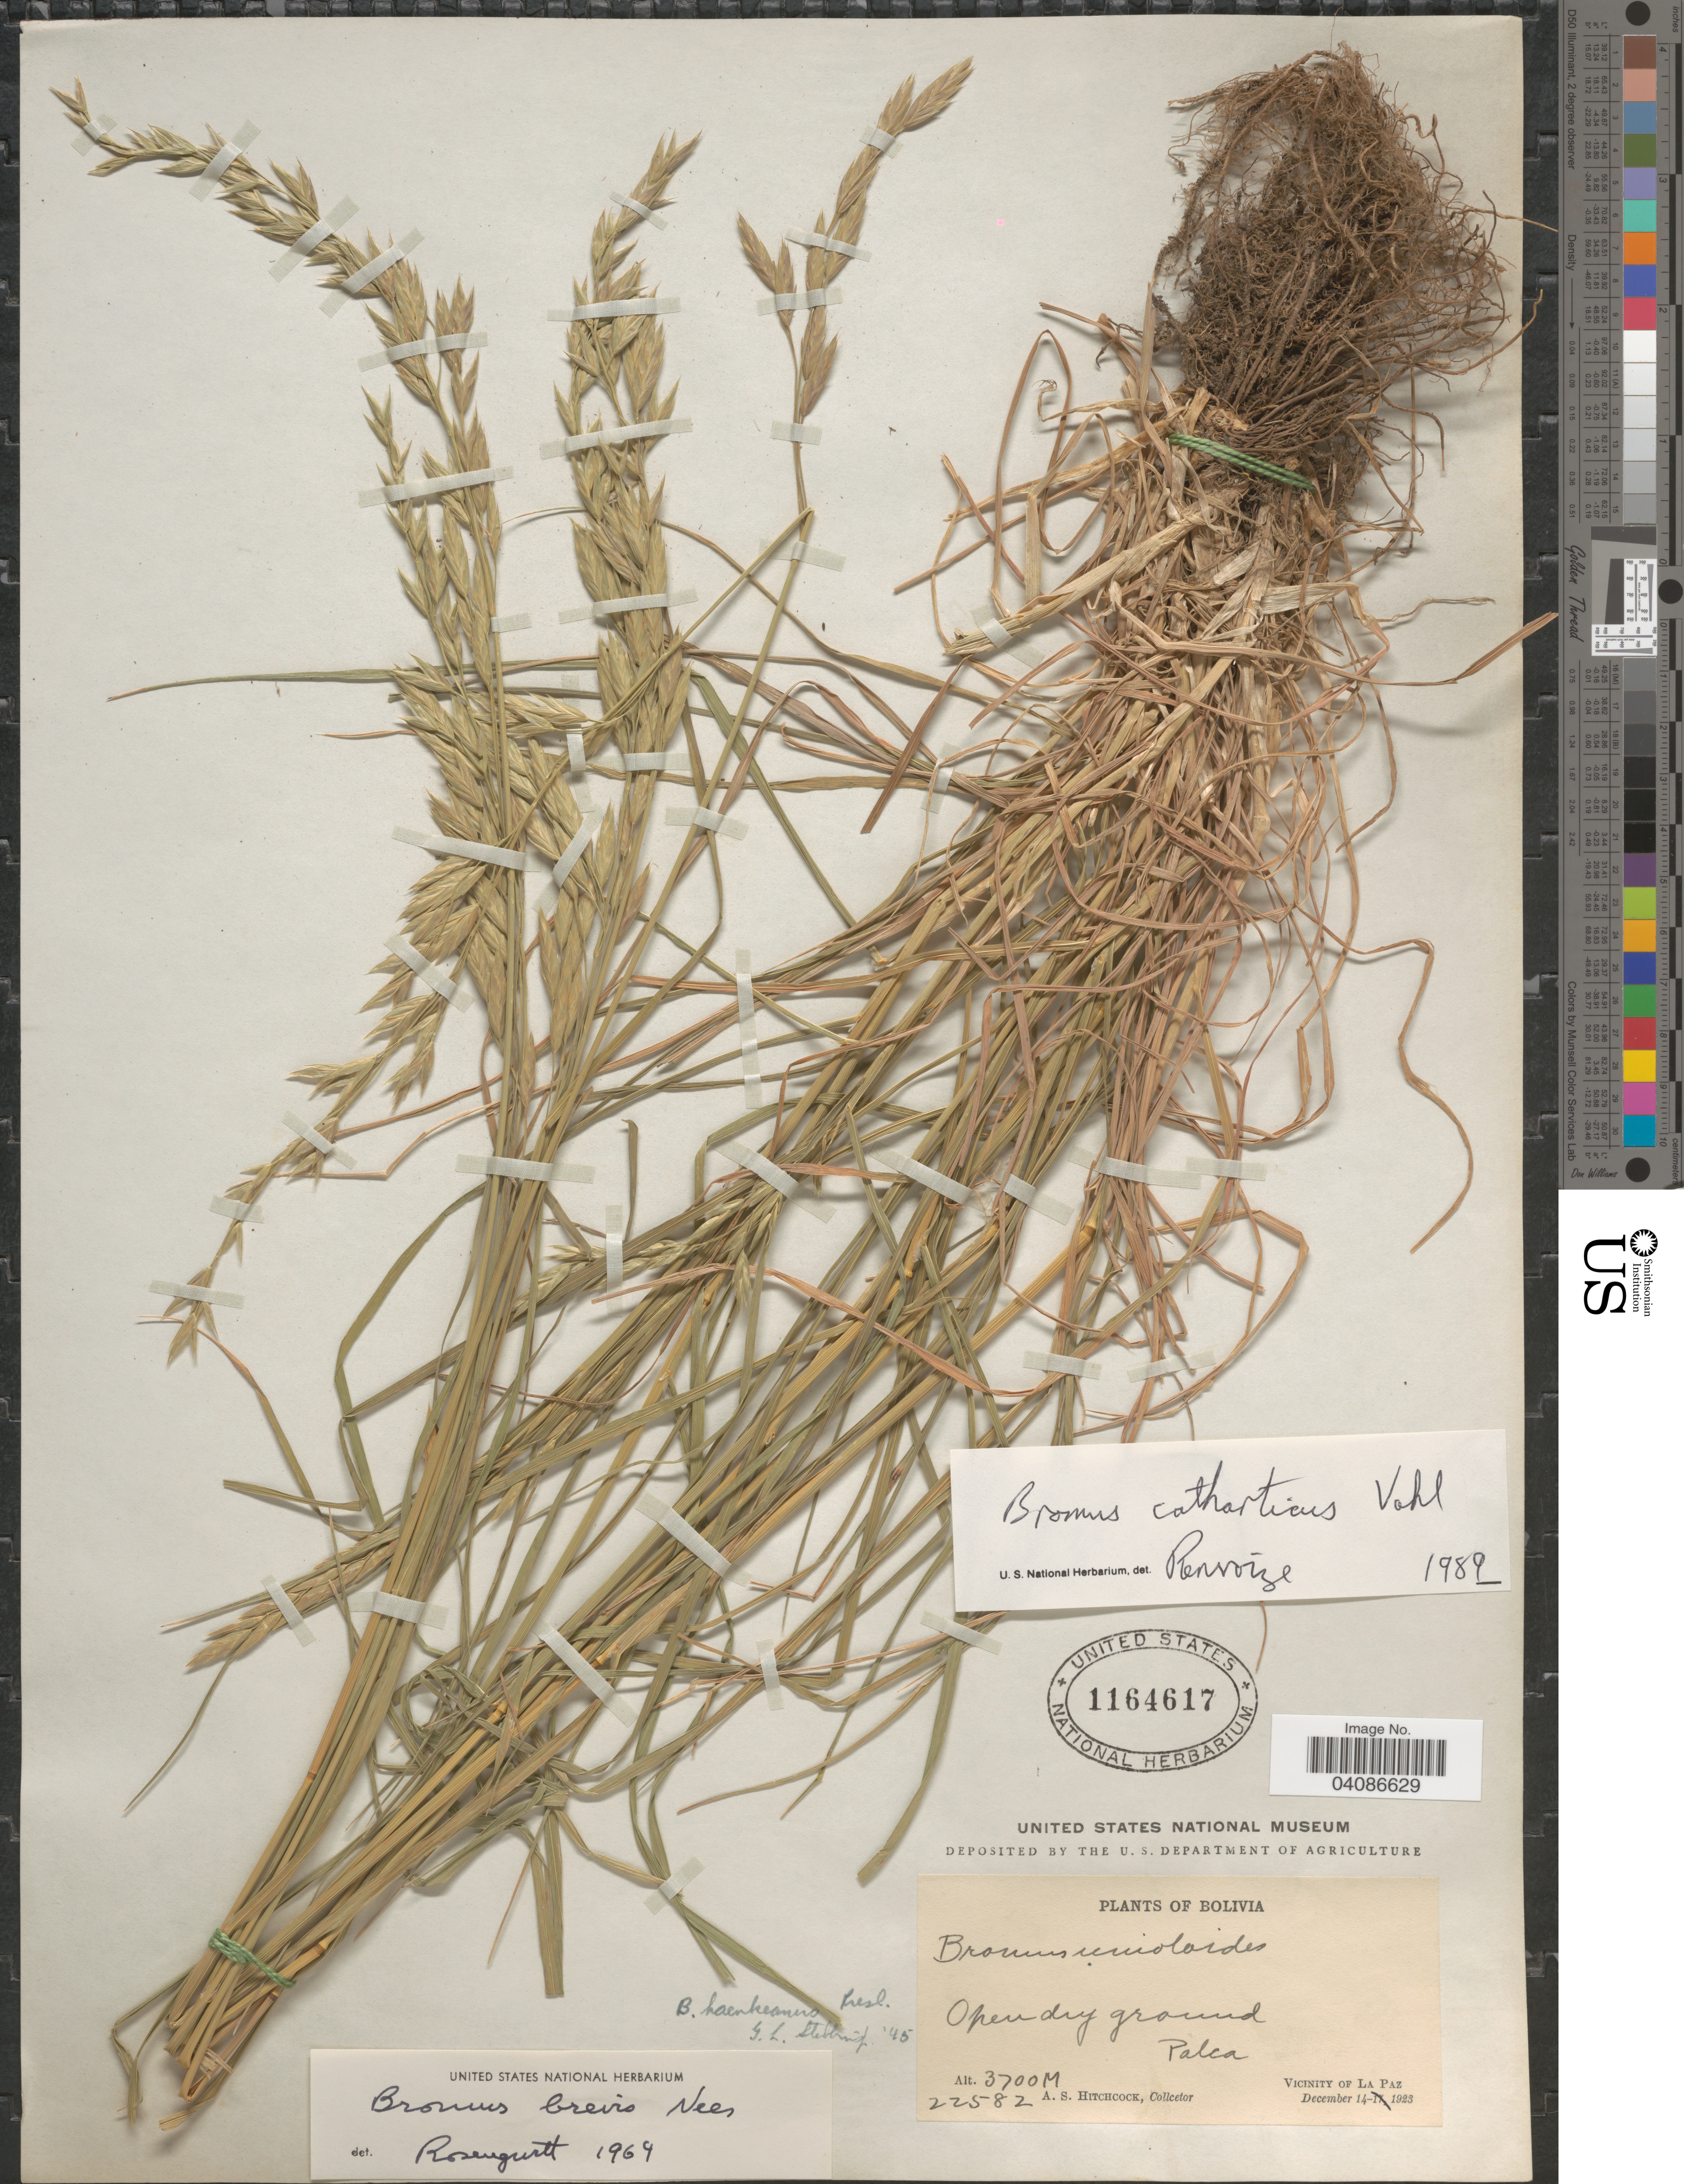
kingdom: Plantae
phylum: Tracheophyta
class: Liliopsida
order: Poales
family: Poaceae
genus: Bromus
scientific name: Bromus catharticus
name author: Vahl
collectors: A. S. Hitchcock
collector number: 22582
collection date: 1923-12-14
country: Bolivia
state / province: La Paz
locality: Palca, Vicinity of La Paz.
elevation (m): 3700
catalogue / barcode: US 1164617